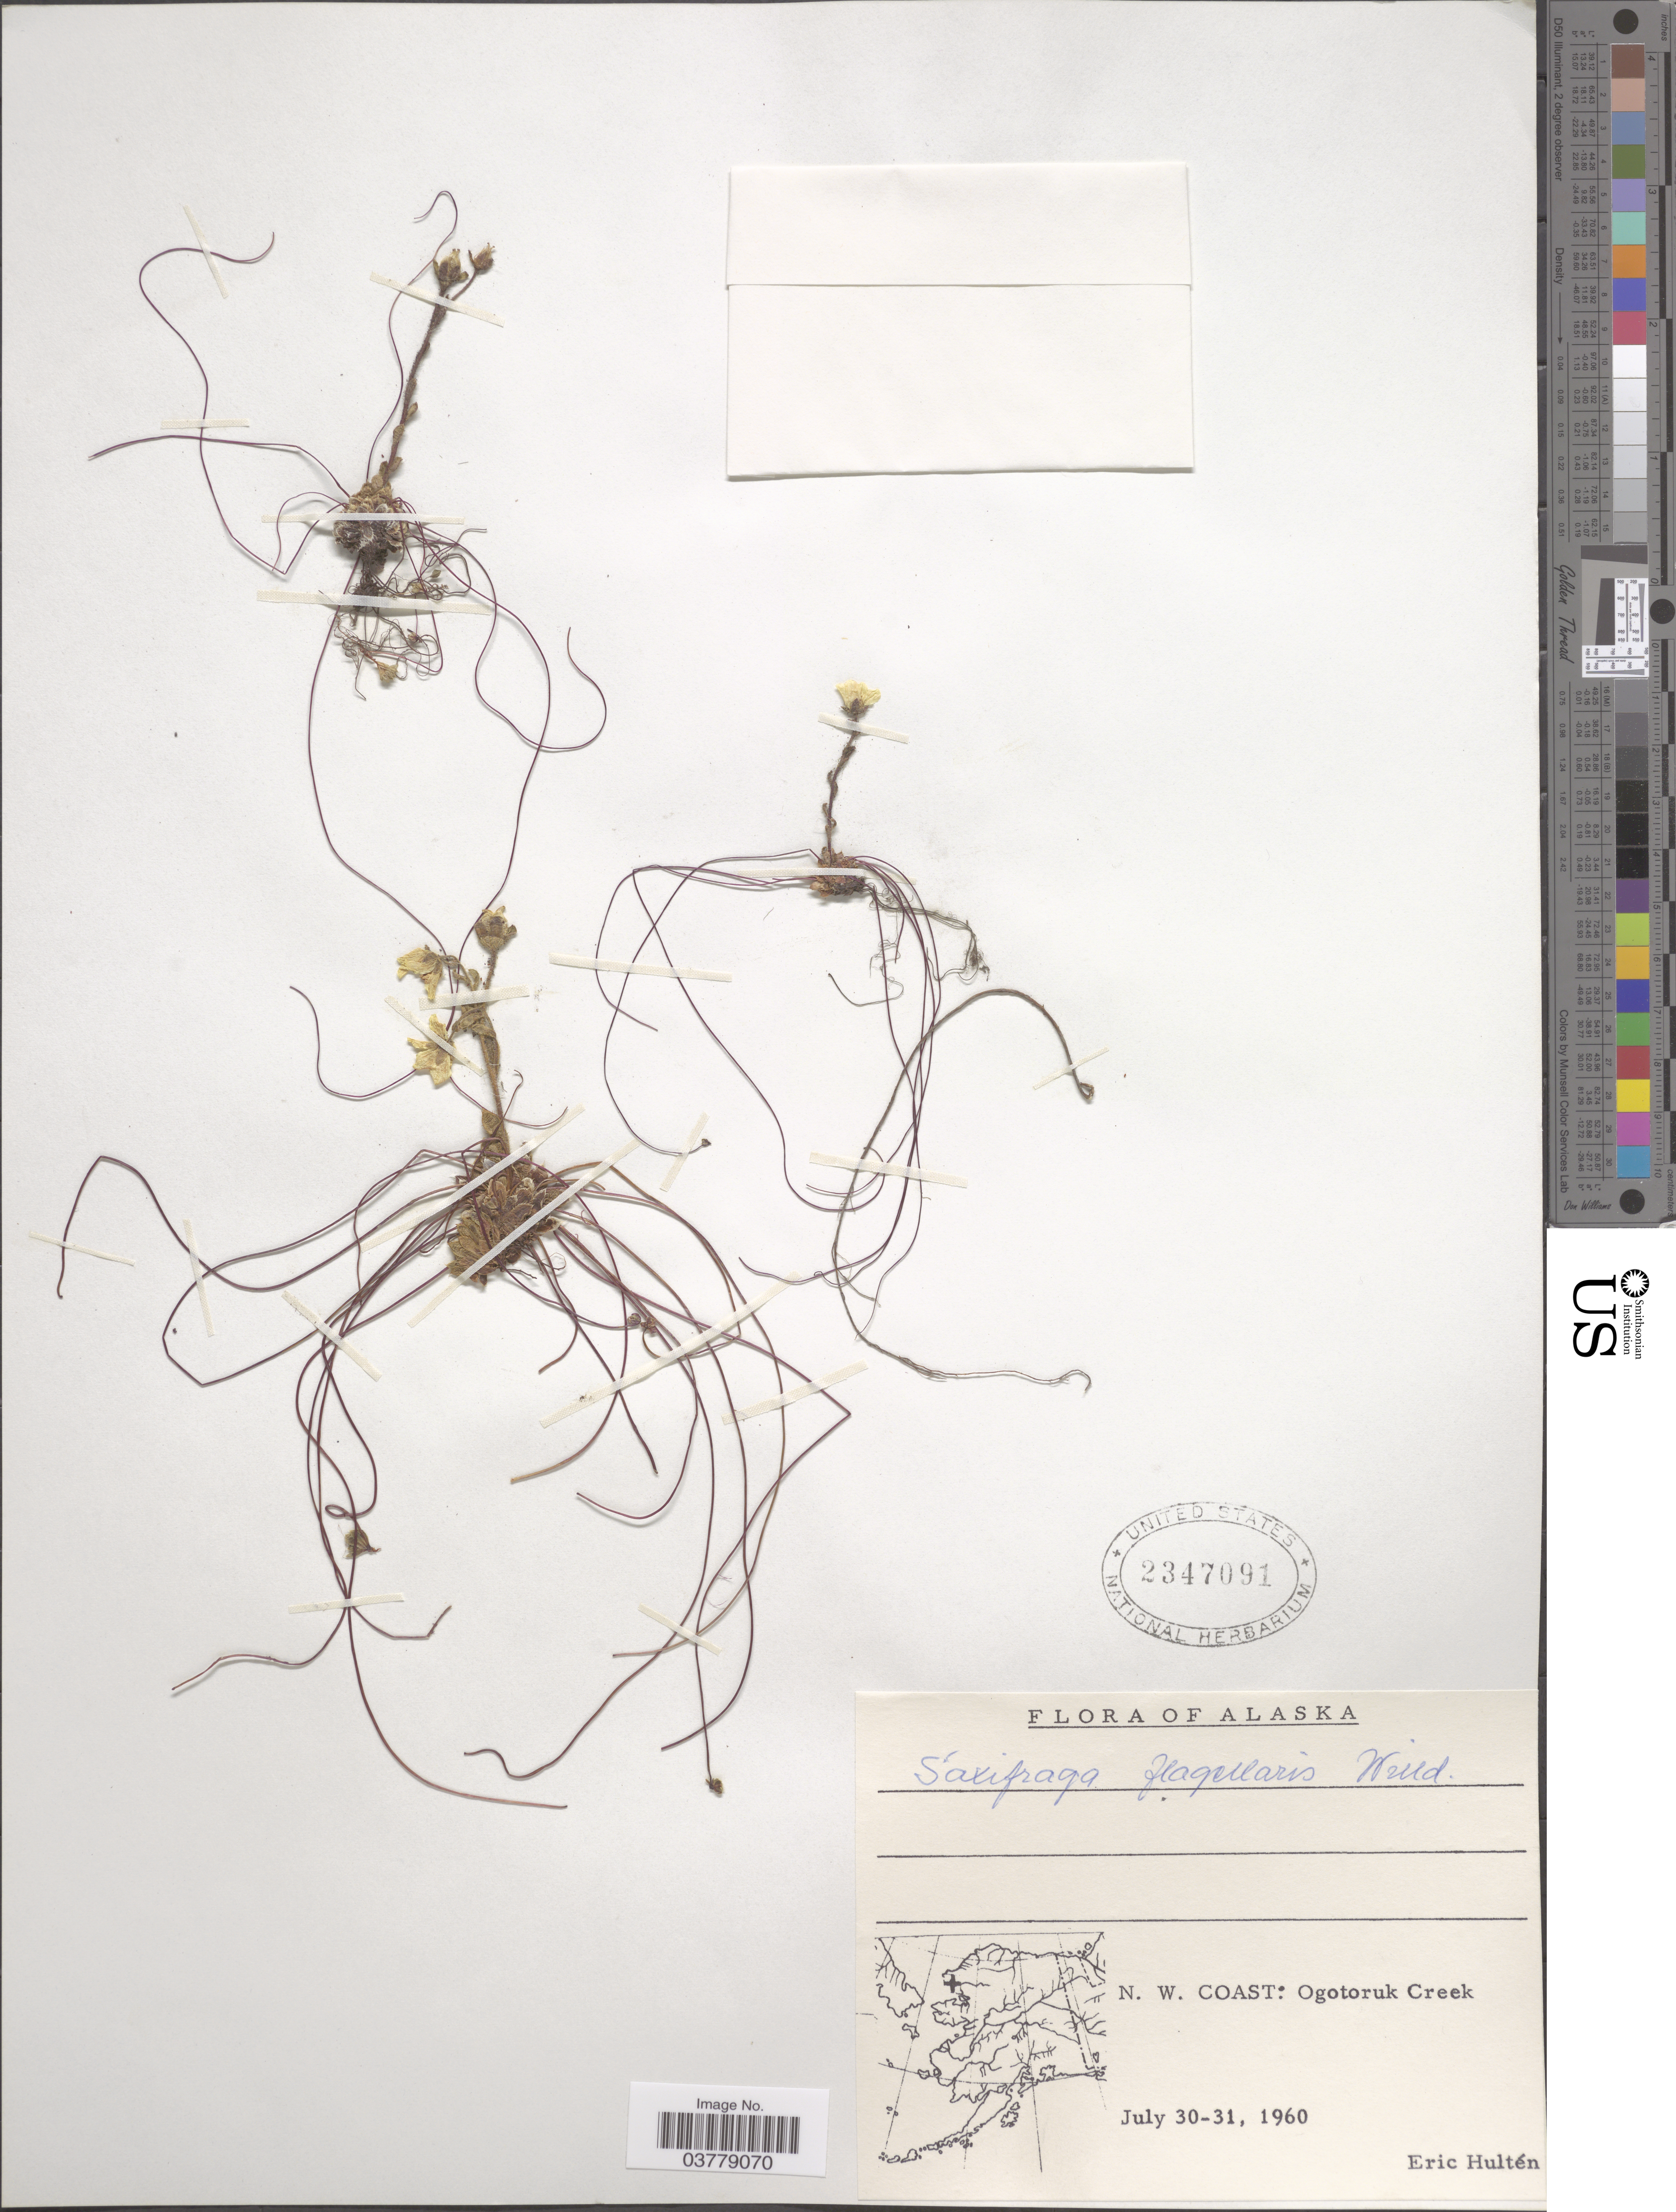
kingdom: Plantae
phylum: Tracheophyta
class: Magnoliopsida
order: Saxifragales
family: Saxifragaceae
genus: Saxifraga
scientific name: Saxifraga flagellaris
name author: Willd. ex Sternb.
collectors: E. G. Hultén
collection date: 1960-07-30/1960-07-31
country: United States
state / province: Alaska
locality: N. W. Coast: Ogotoruk Creek.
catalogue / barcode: US 2347091